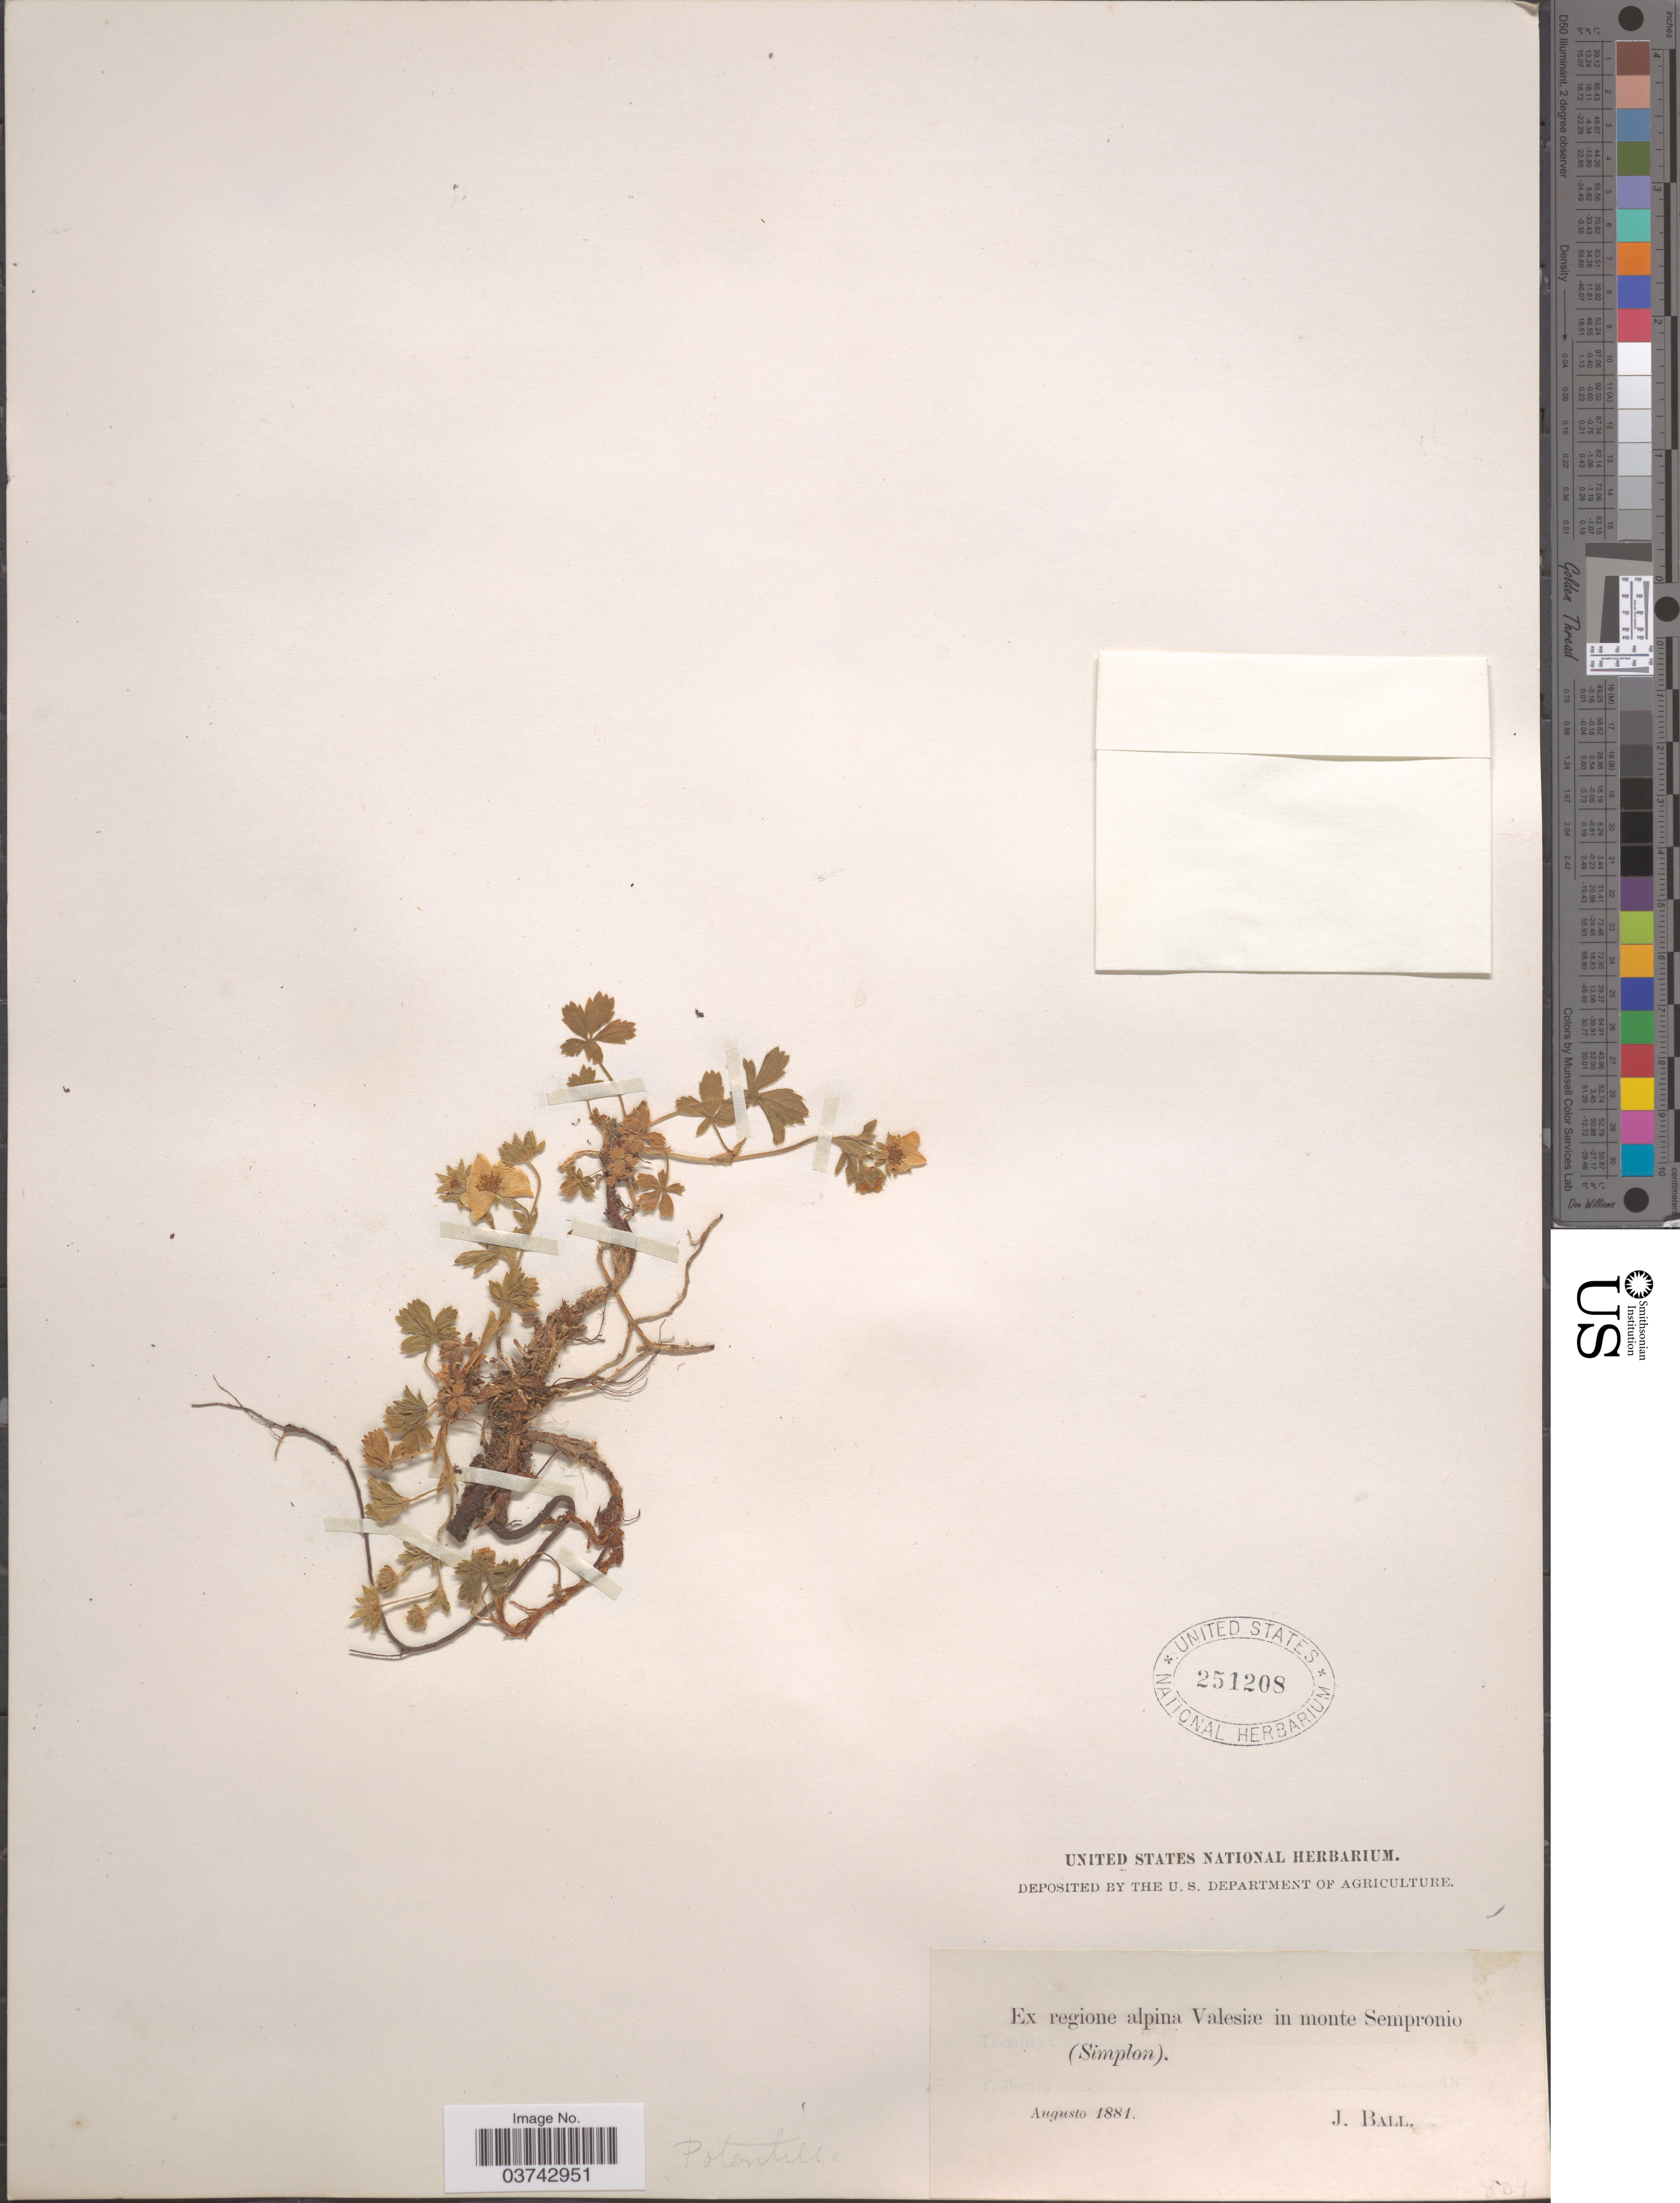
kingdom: Plantae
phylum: Tracheophyta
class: Magnoliopsida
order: Rosales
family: Rosaceae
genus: Potentilla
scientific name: Potentilla sp.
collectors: J. Ball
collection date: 1881-08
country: Switzerland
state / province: Valais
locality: Ex regione alpine Valesiæ in monte Sempronio (Simplon).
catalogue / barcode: US 251208